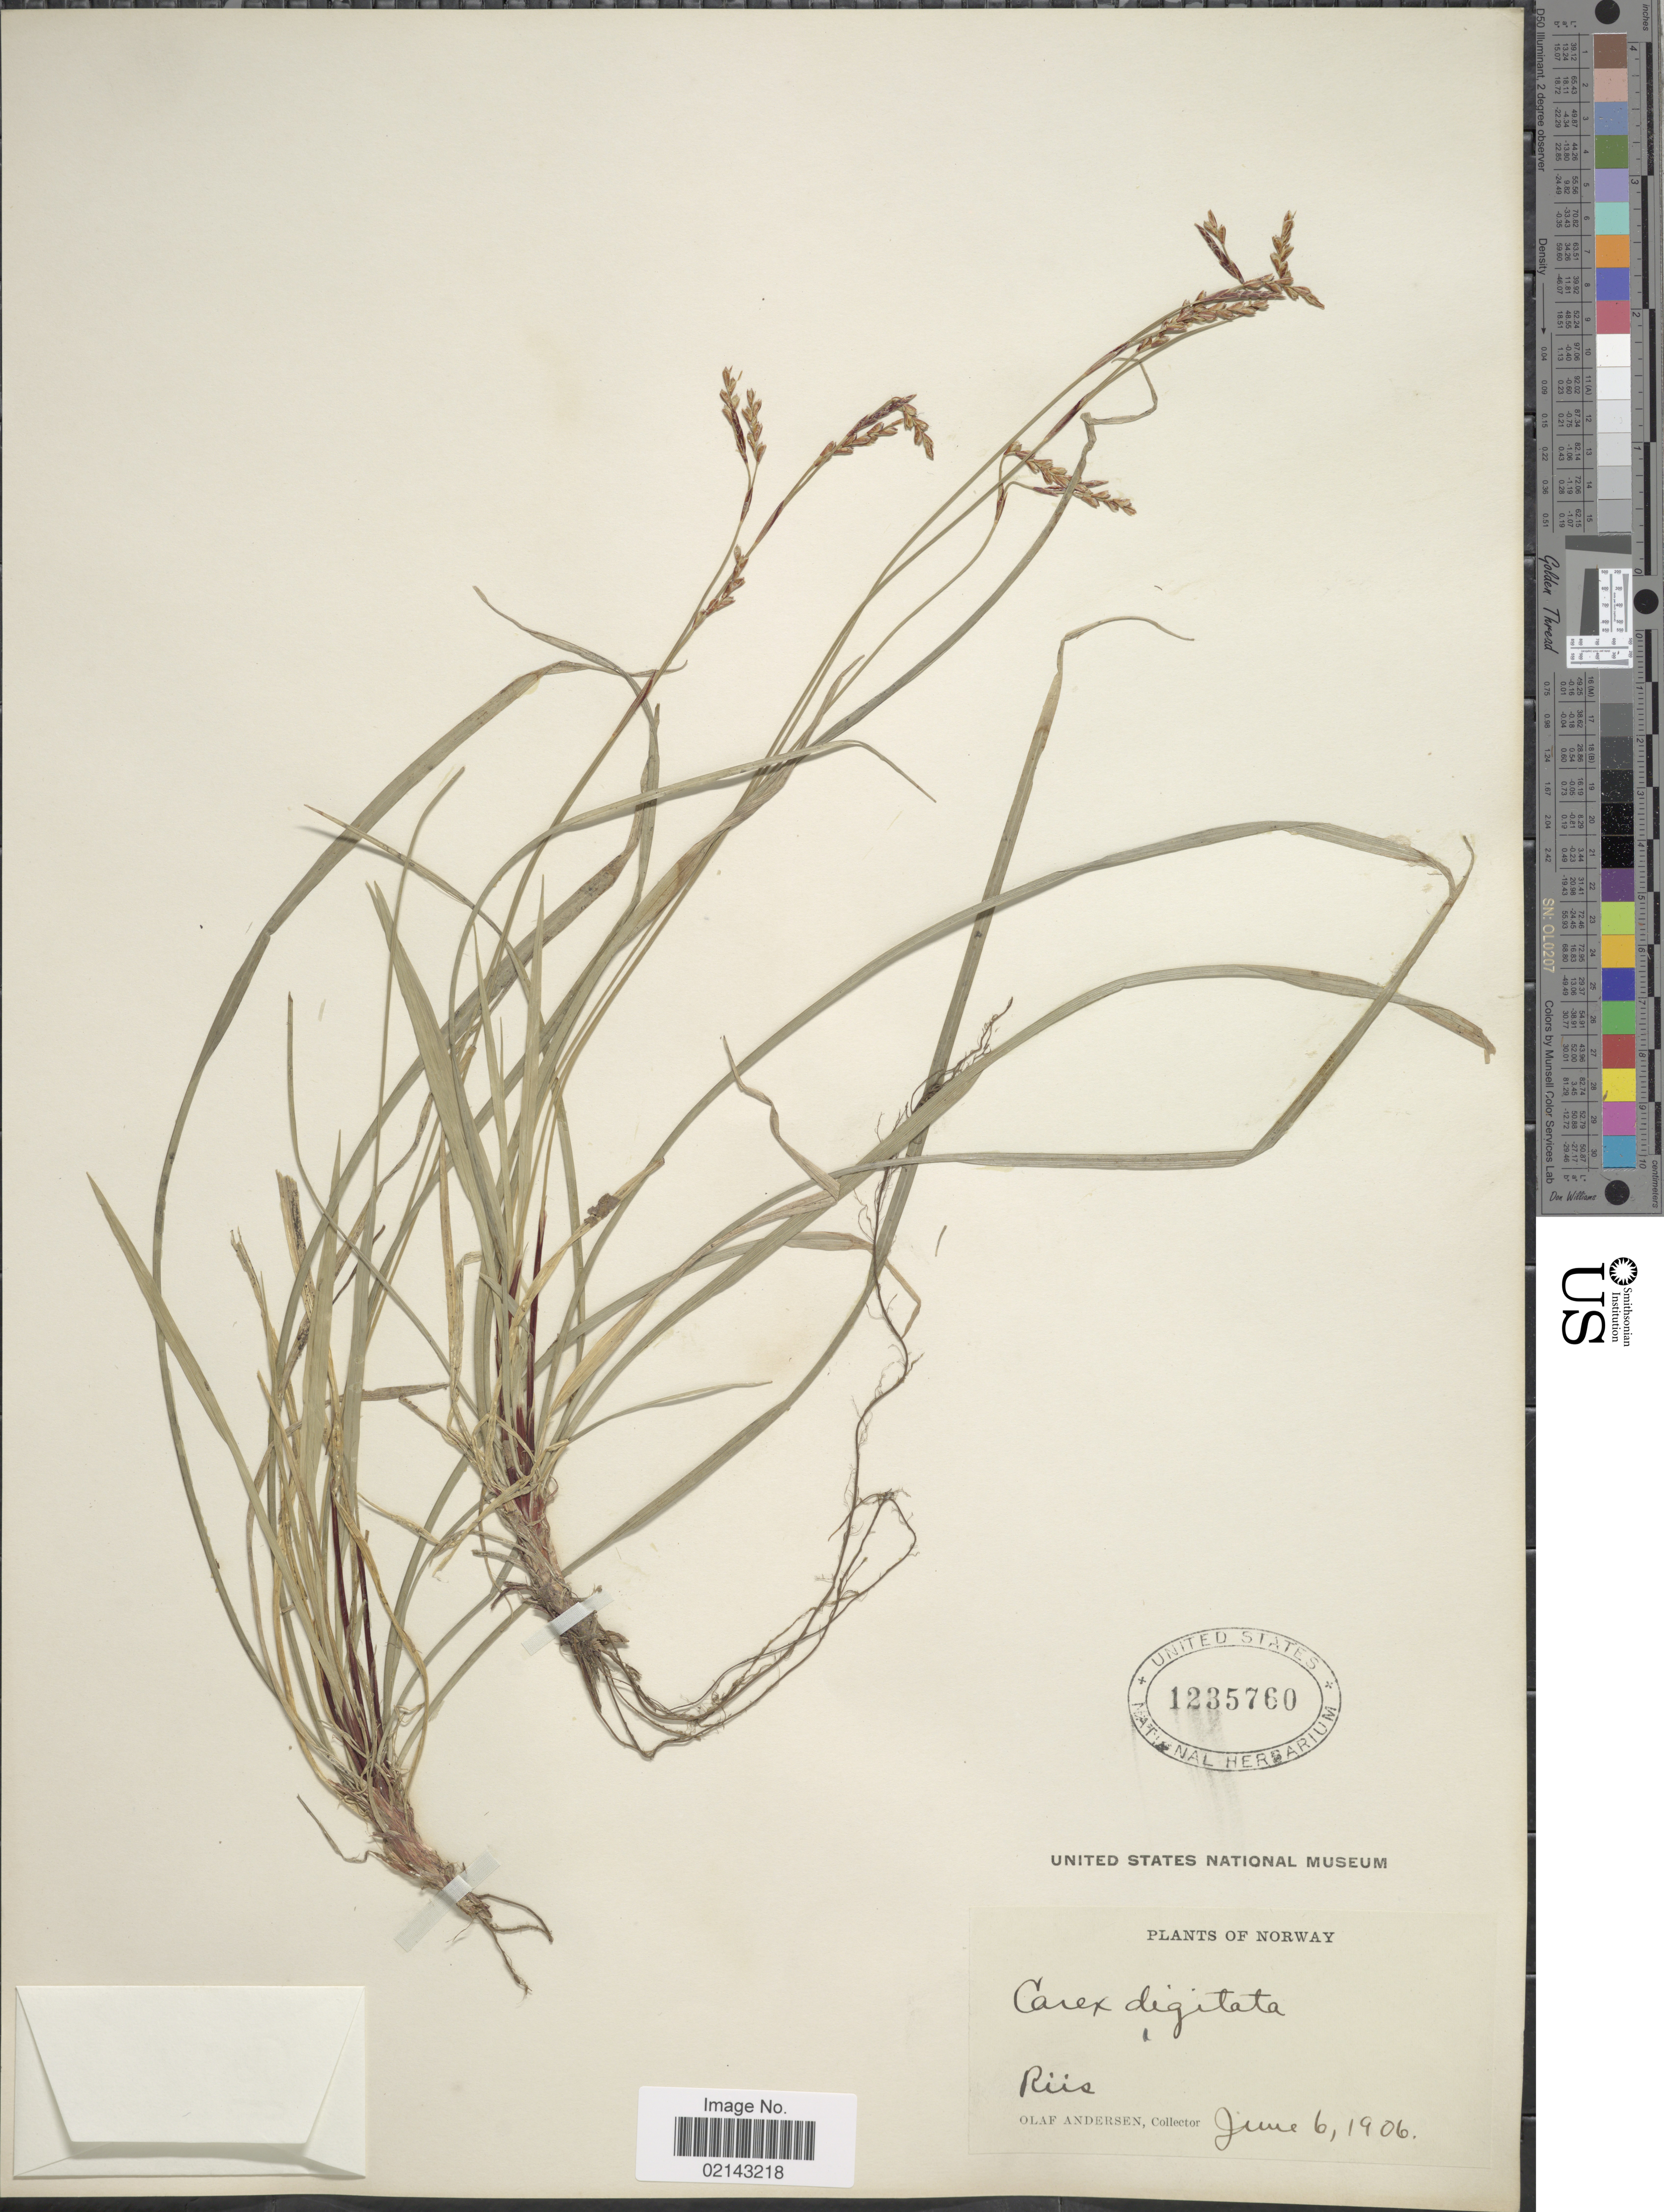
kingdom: Plantae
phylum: Tracheophyta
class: Liliopsida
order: Poales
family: Cyperaceae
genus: Carex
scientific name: Carex digitata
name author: L.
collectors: O. Andersen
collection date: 1906-06-06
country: Norway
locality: Rüs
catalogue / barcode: US 1235760